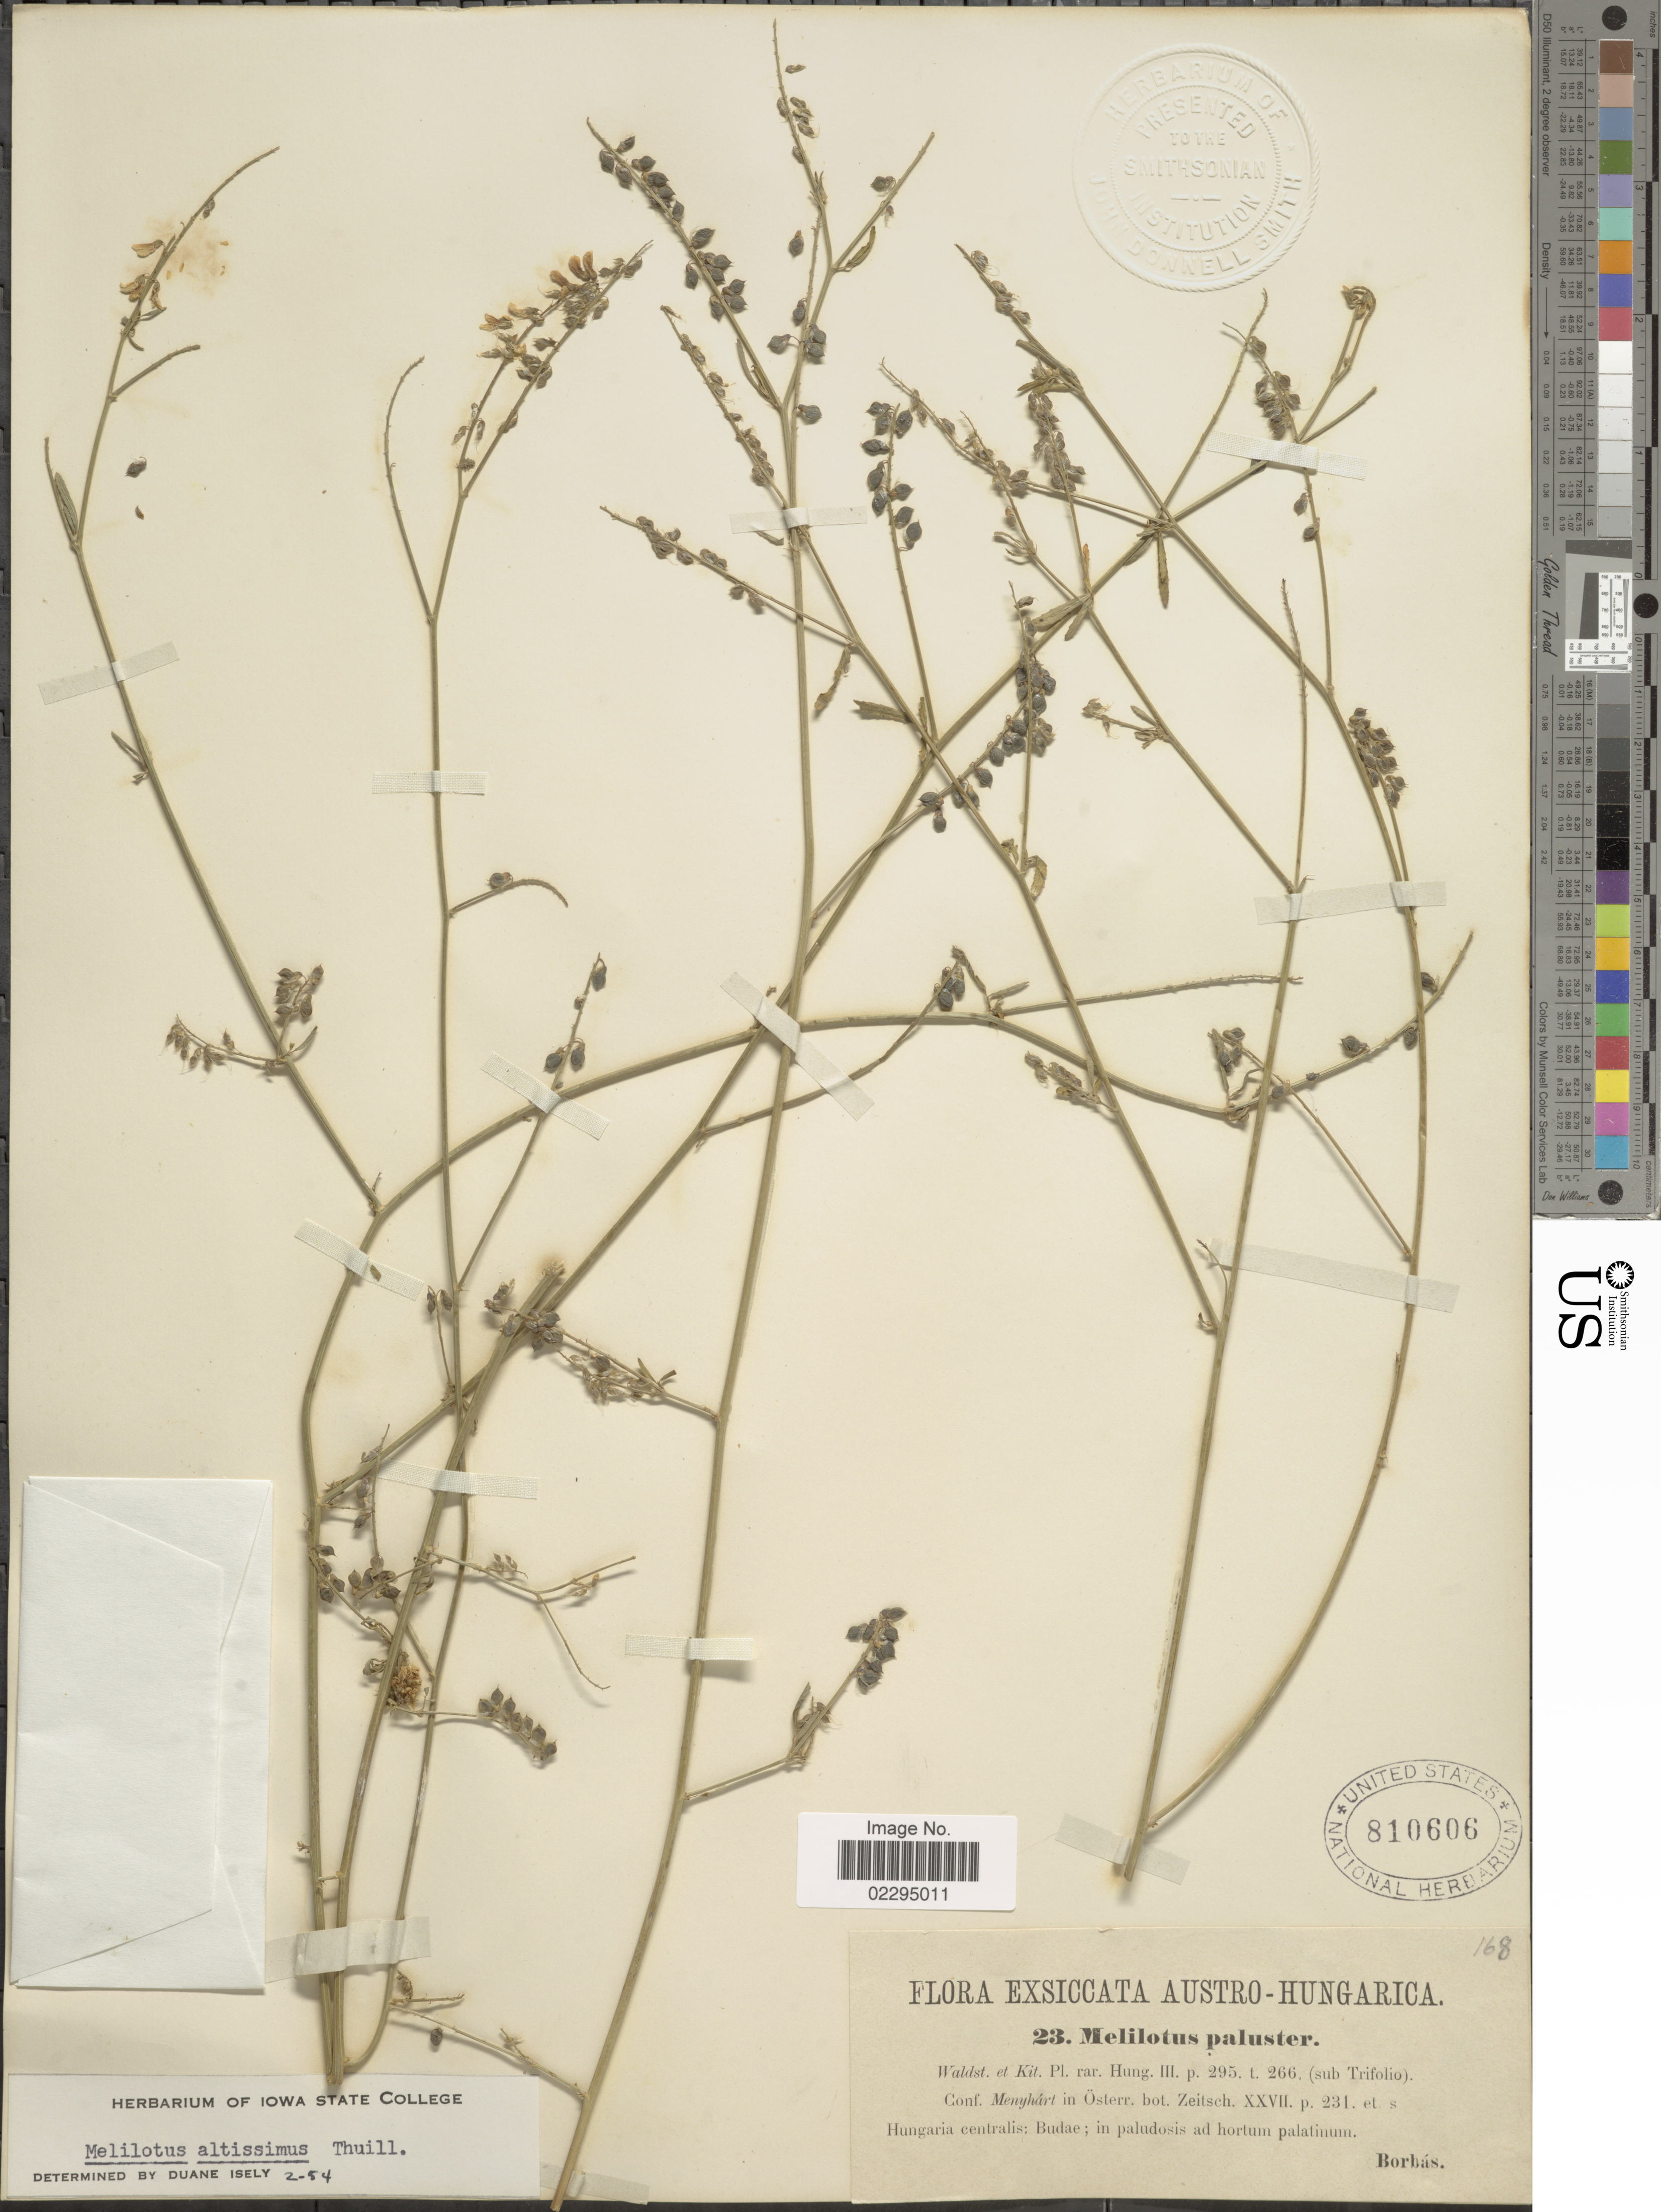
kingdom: Plantae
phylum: Tracheophyta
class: Magnoliopsida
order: Fabales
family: Fabaceae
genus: Melilotus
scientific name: Melilotus altissimus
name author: Thuill.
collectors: V. von Borbás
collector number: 23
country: Hungary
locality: Hungaria centalis; Budae; in paludosis ad hortum palatinum.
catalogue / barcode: US 810606